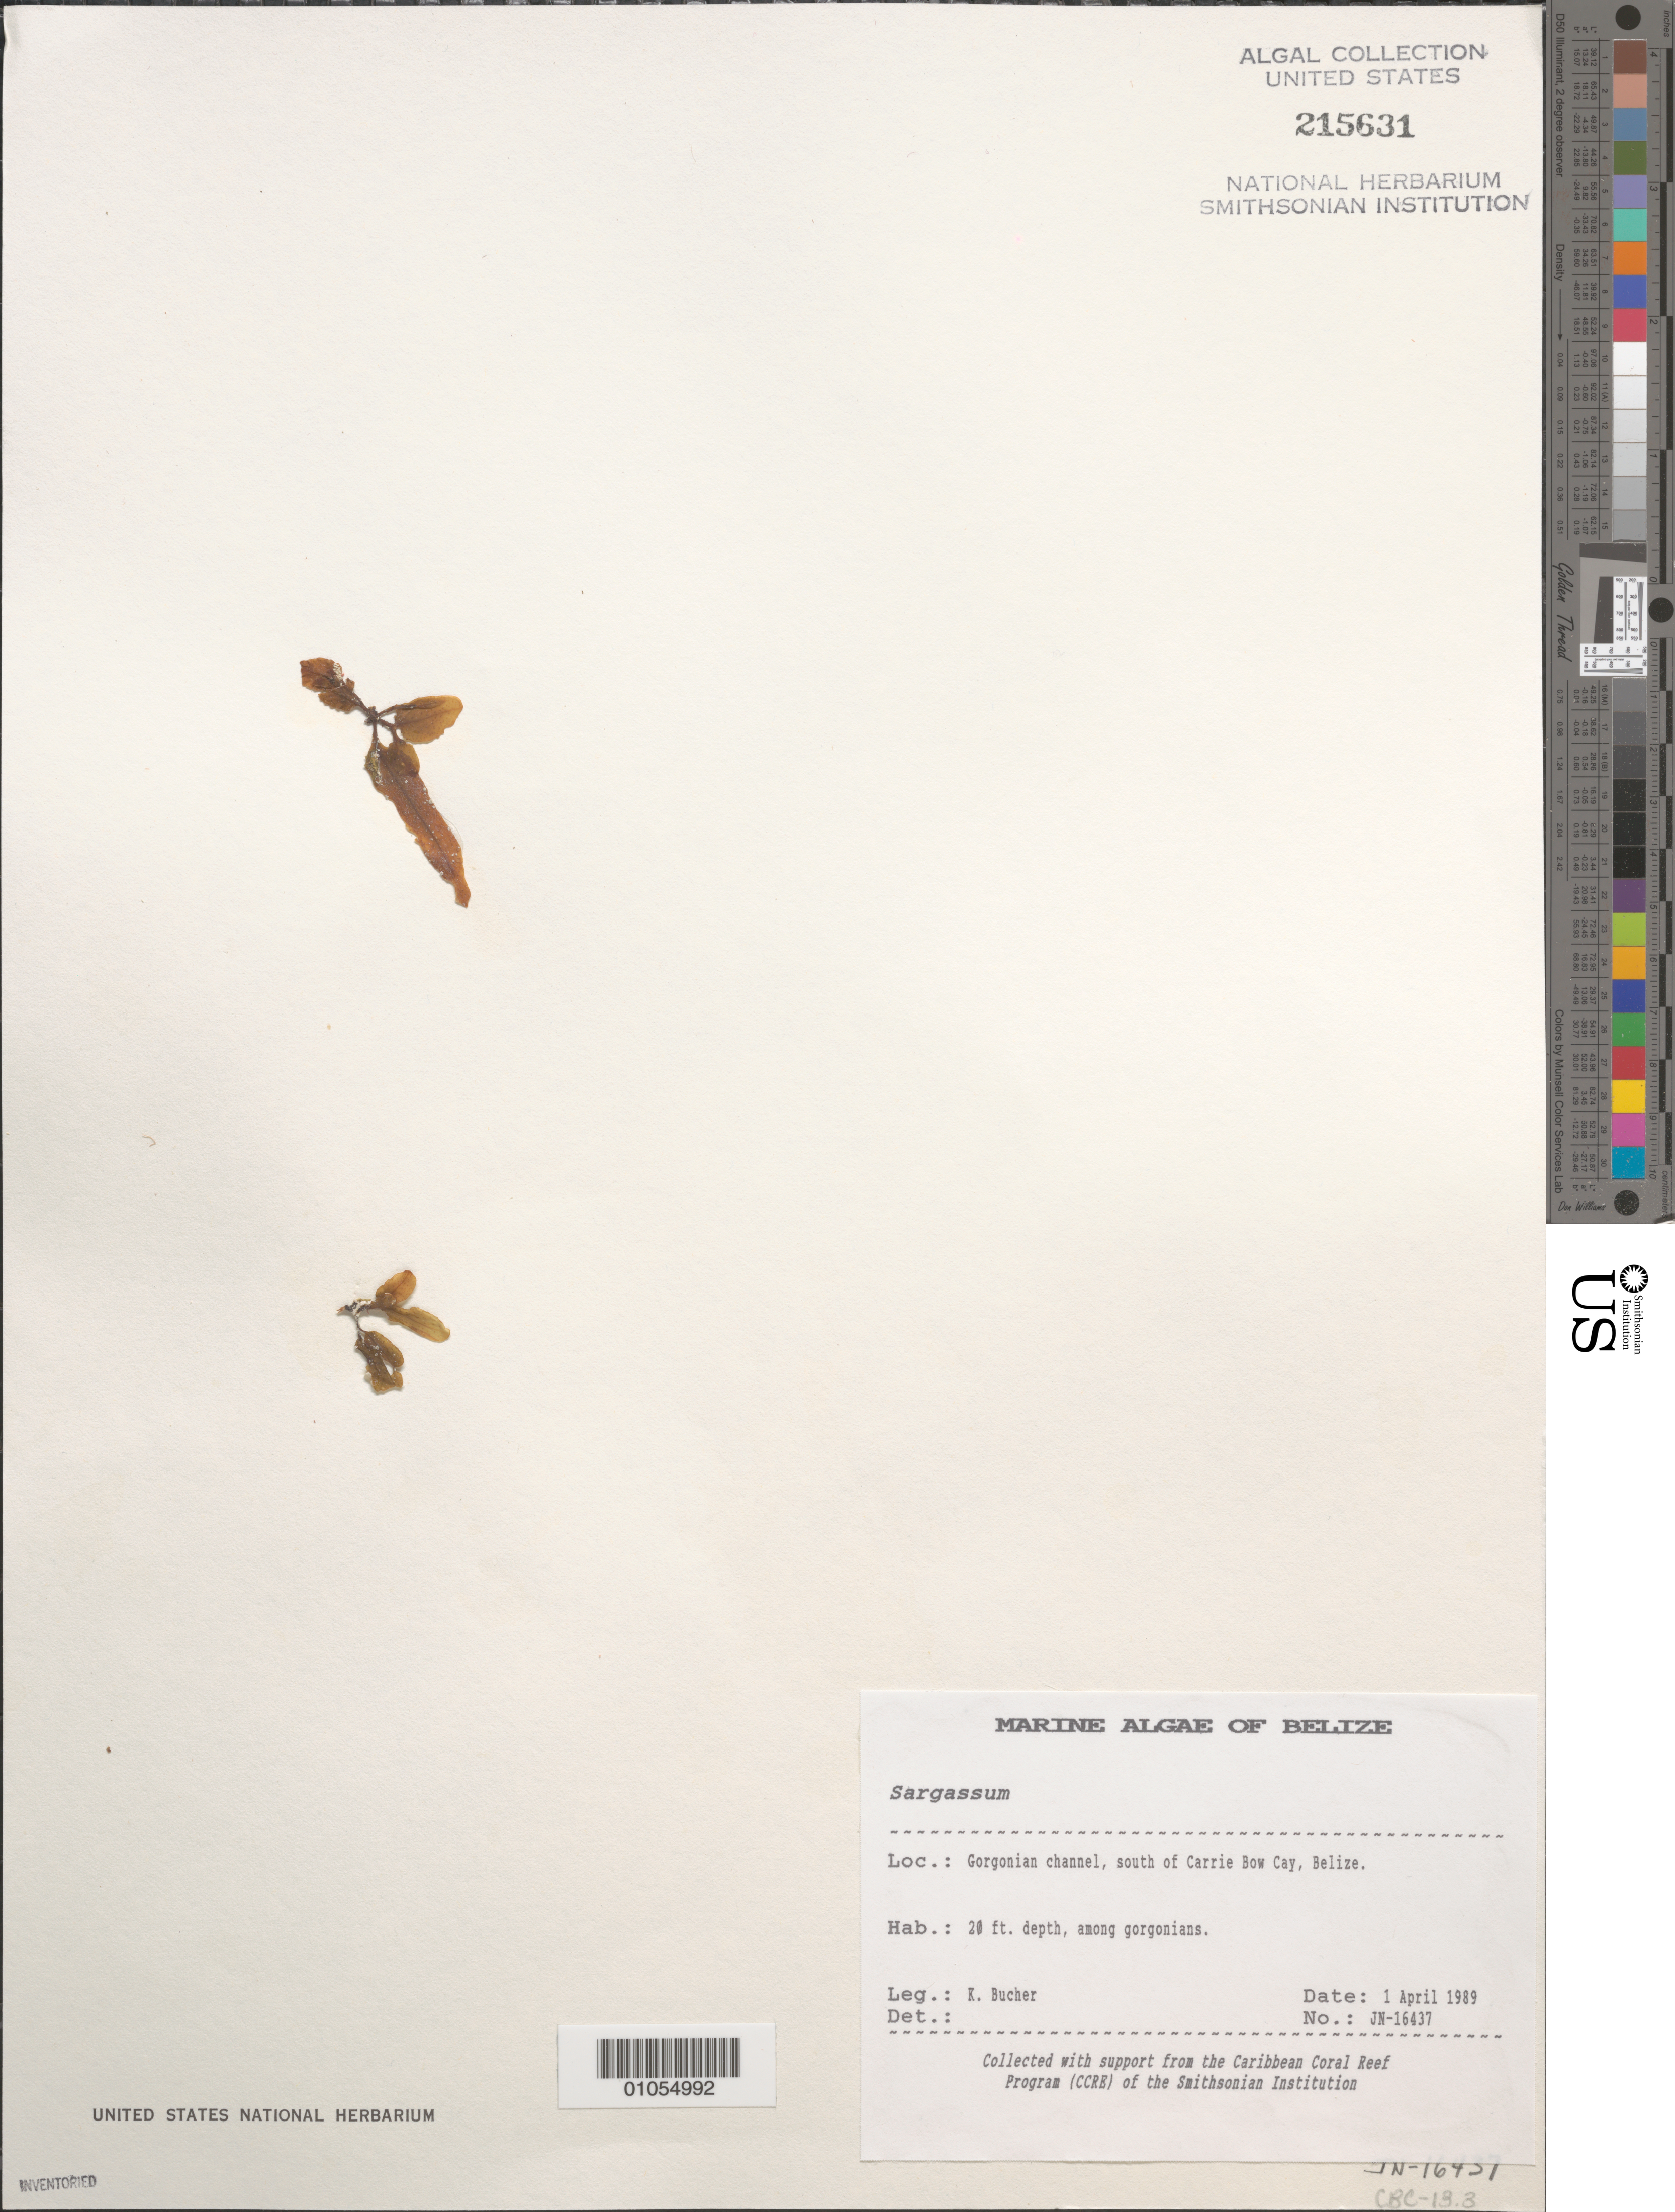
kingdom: Chromista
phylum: Ochrophyta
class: Phaeophyceae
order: Fucales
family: Sargassaceae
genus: Sargassum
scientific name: Sargassum sp.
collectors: K. E. Bucher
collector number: JN-16437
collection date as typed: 01 Apr 1989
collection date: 1989-04-01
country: Belize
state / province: Stann Creek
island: Carrie Bow Cay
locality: Channel south of Carrie Bow Cay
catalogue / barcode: US 215631